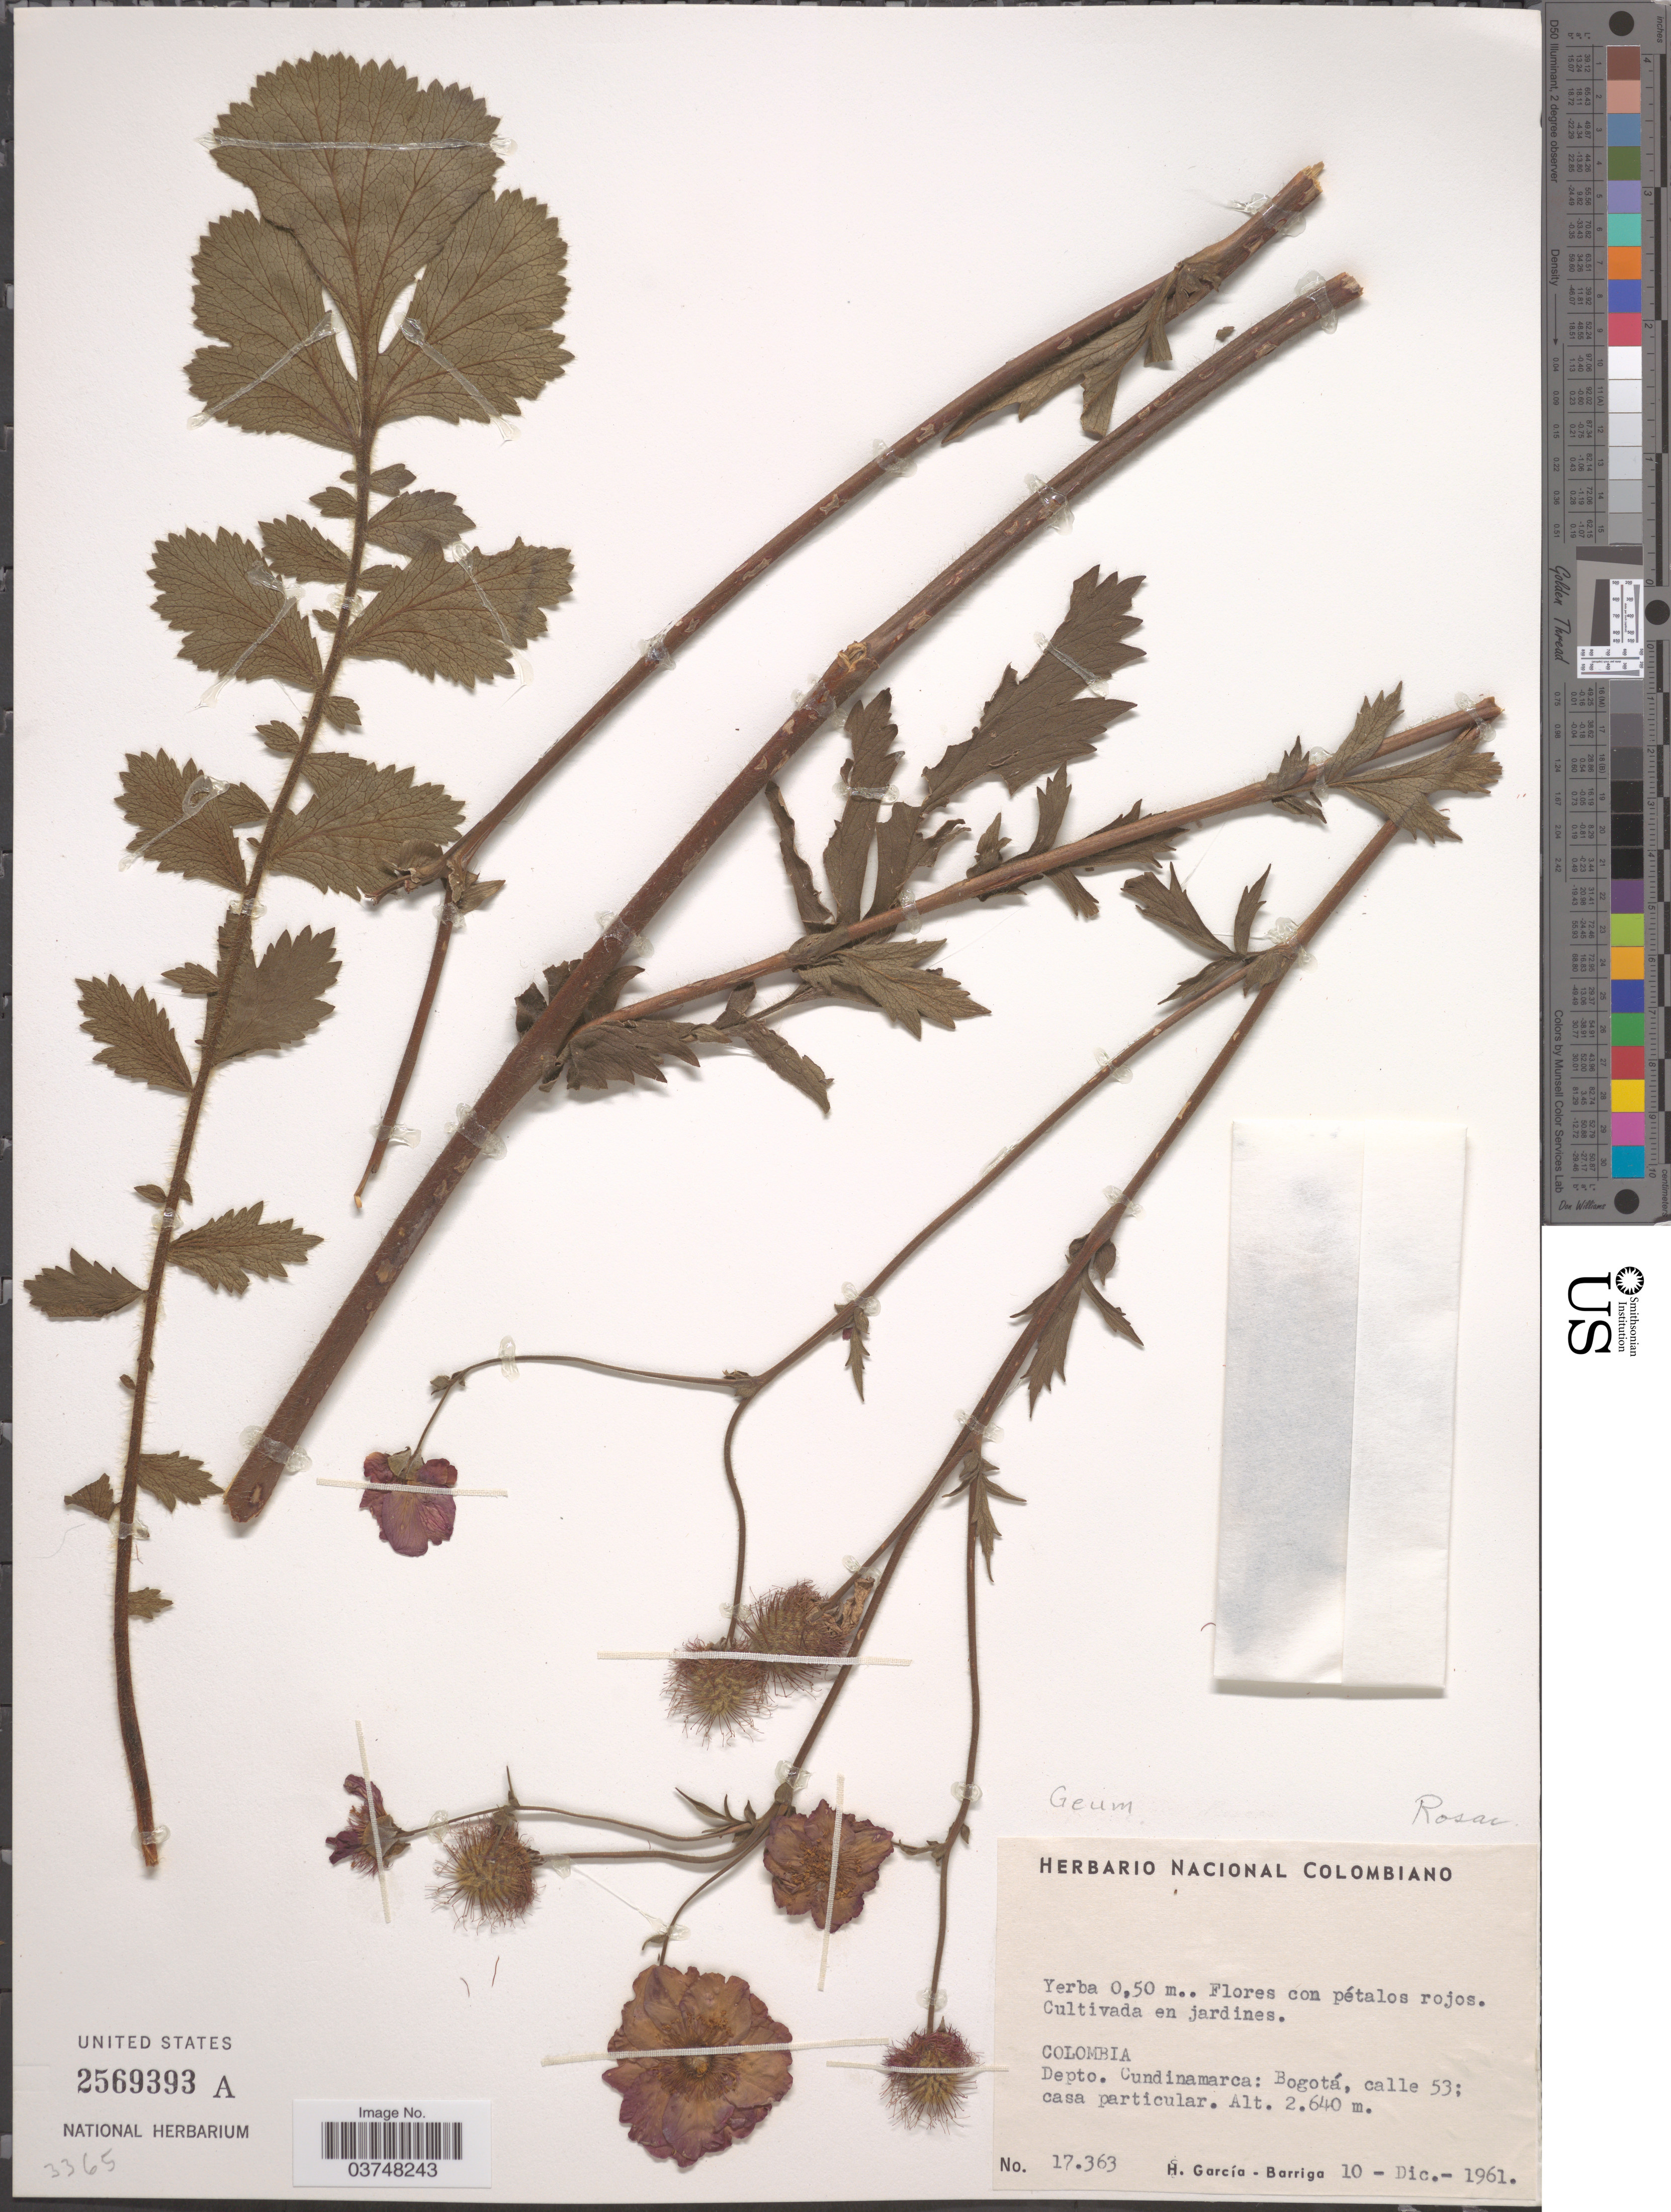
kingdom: Plantae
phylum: Tracheophyta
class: Magnoliopsida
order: Rosales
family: Rosaceae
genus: Geum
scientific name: Geum peruvianum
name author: Focke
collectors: H. García Barriga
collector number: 17363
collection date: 1961-12-10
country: Colombia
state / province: Cundinamarca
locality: Cultivada en jardines. [unsure placement] Depto. Cundinamarca: Bogotá, calle 53.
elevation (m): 2640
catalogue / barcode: US 2569393A